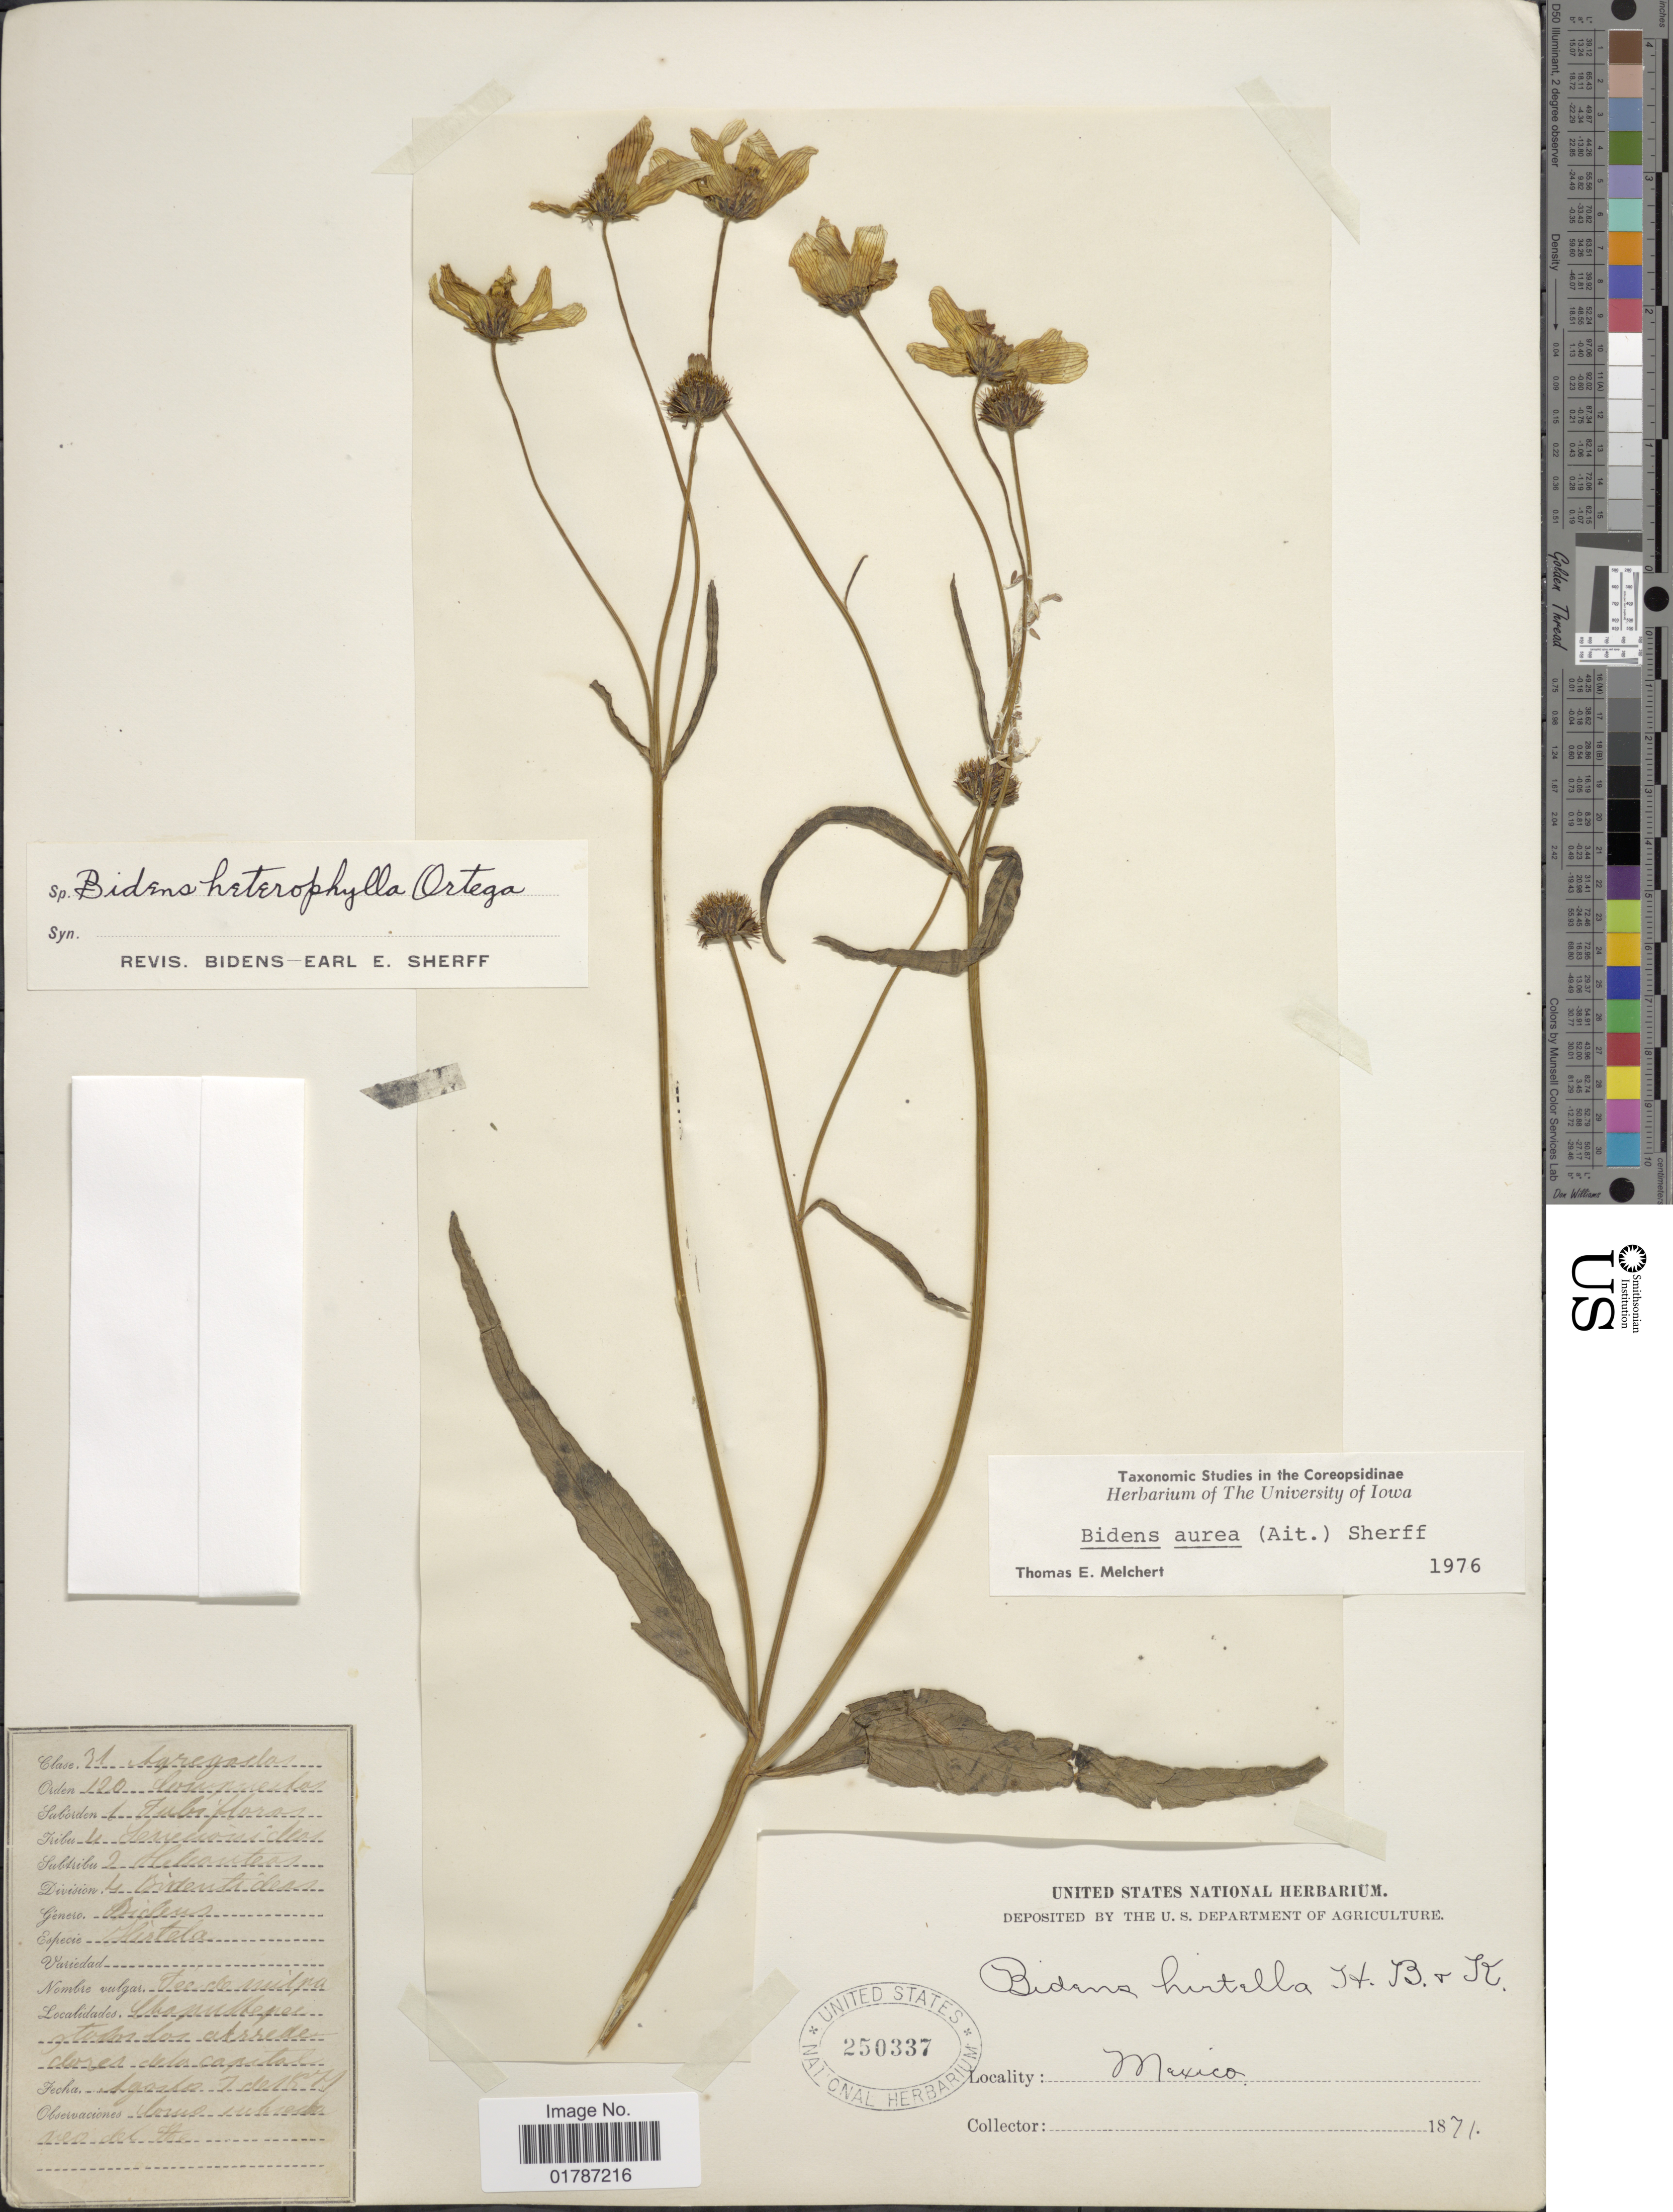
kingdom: Plantae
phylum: Tracheophyta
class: Magnoliopsida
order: Asterales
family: Asteraceae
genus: Bidens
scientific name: Bidens aurea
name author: (Aiton) Sherff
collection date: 1871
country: Mexico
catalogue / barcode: US 250337